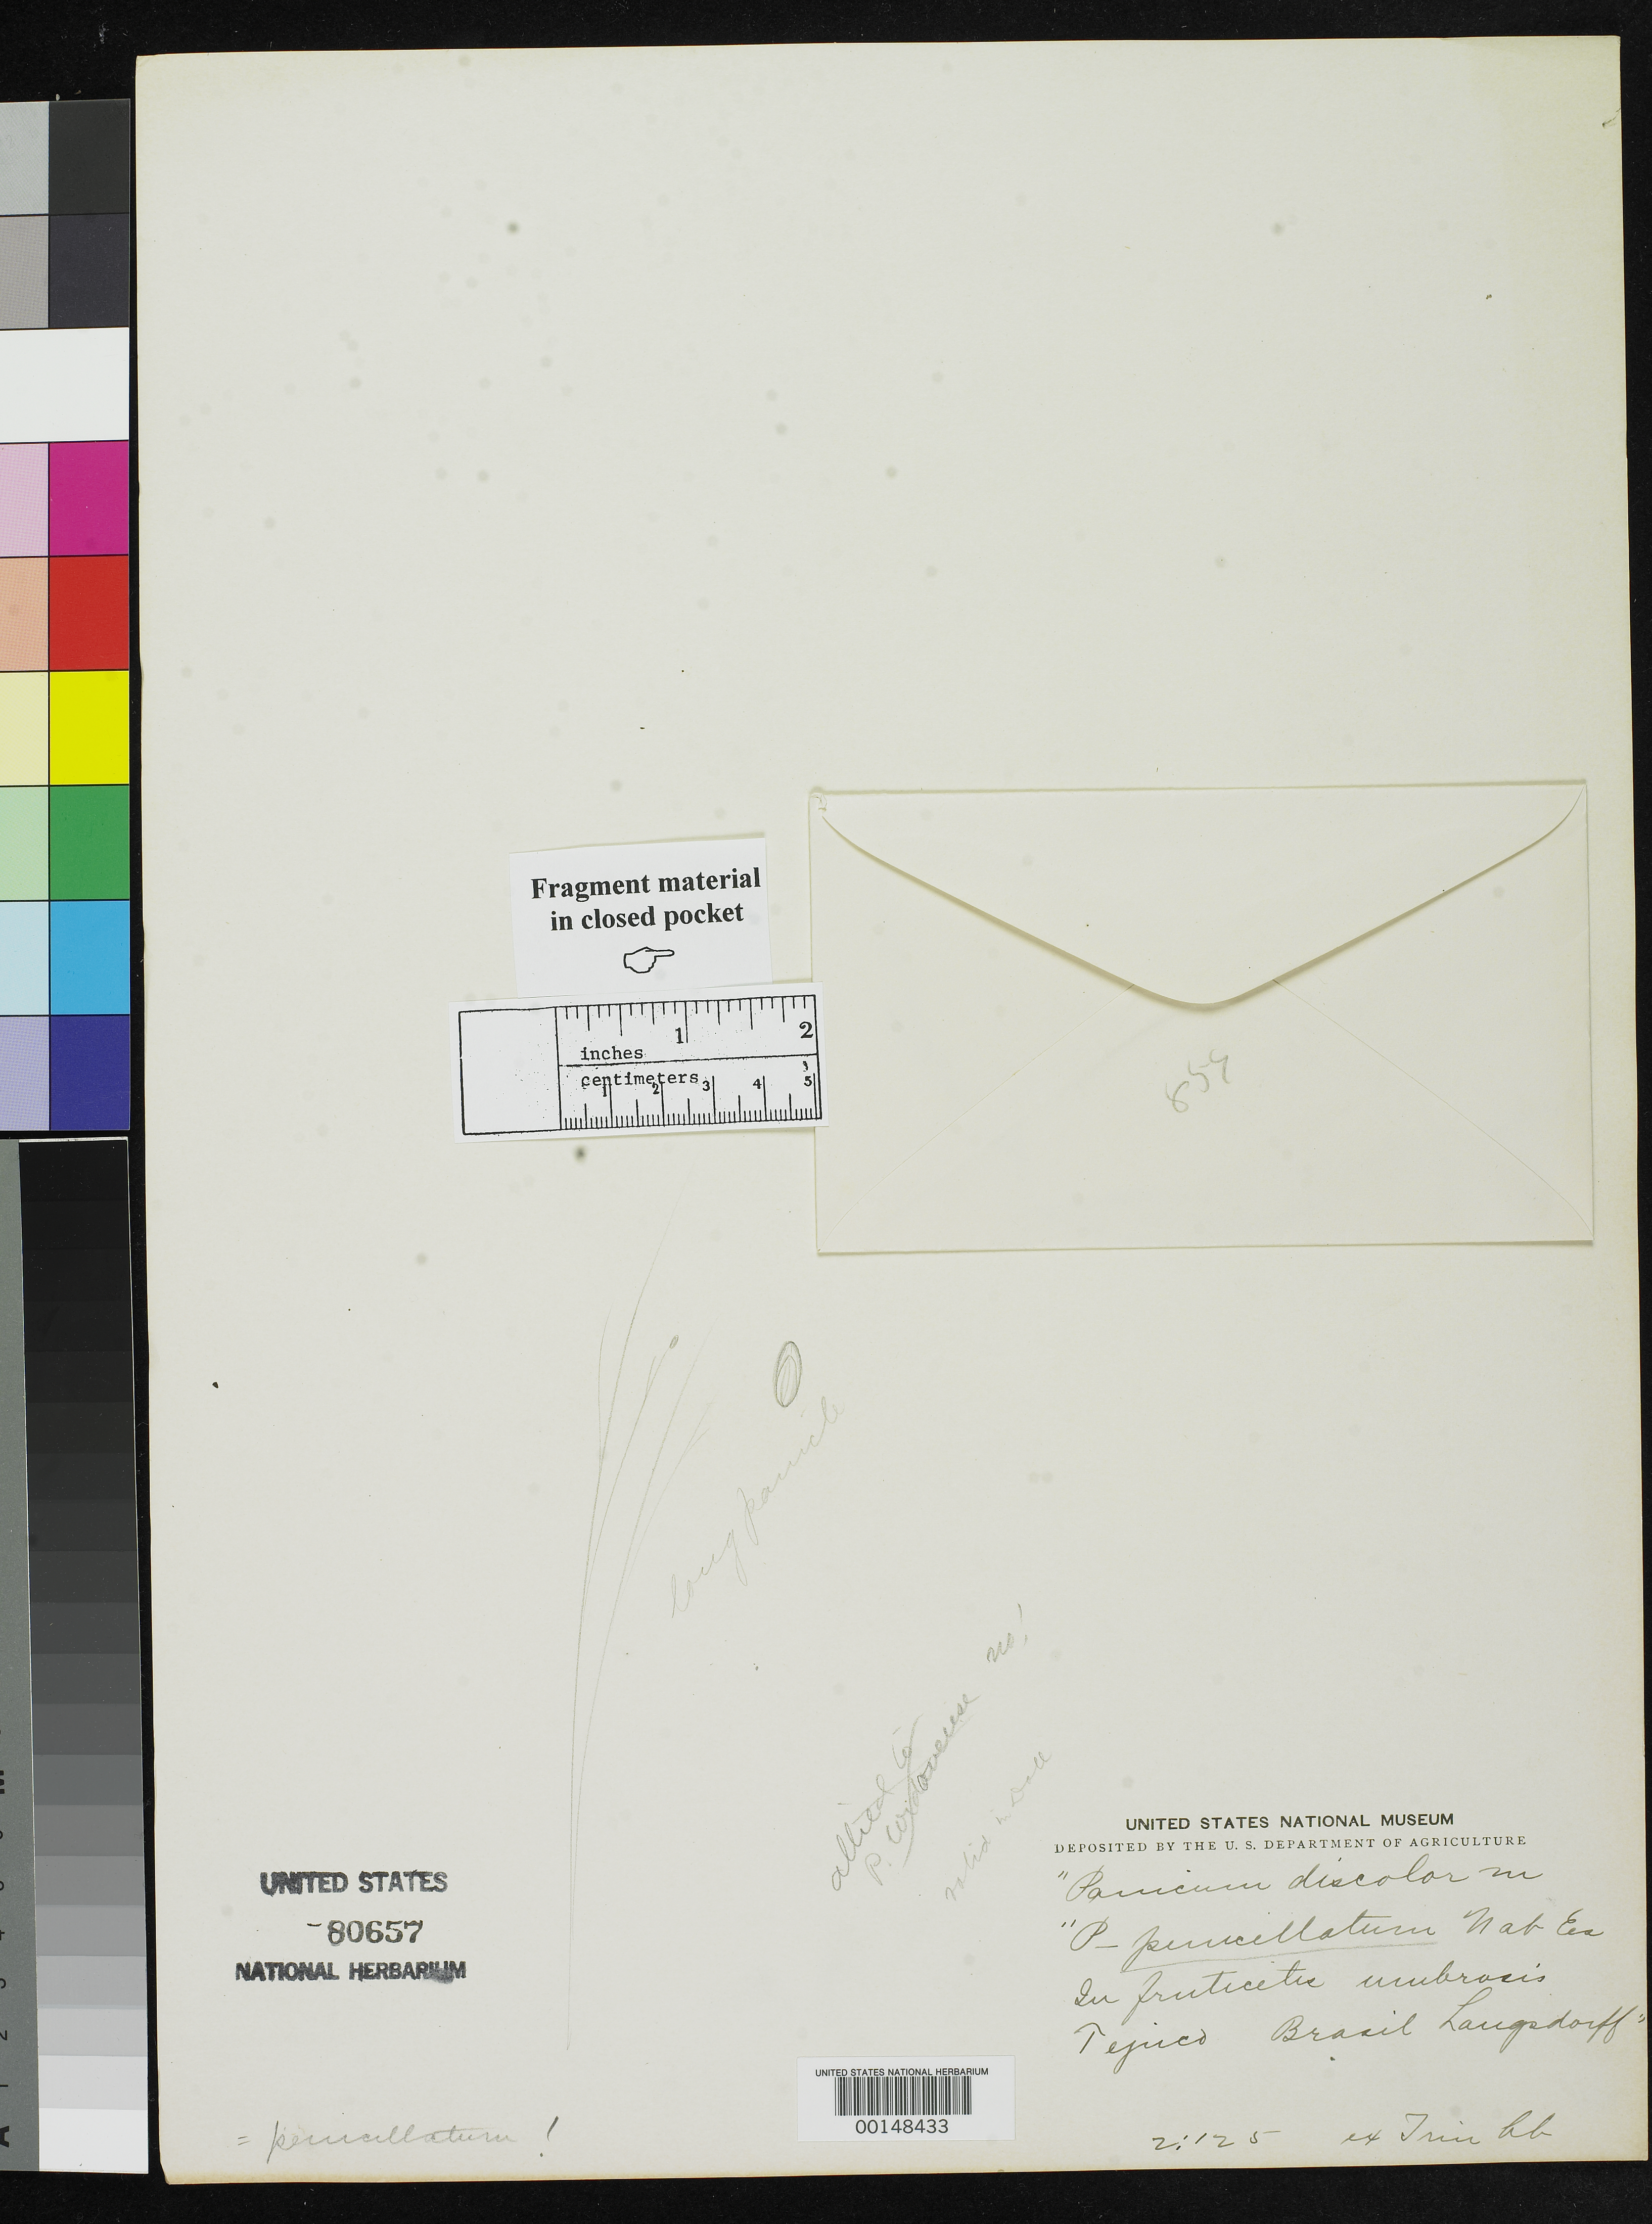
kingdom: Plantae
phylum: Tracheophyta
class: Liliopsida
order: Poales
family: Poaceae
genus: Panicum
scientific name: Panicum discolor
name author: Trin. ex Nees in Mart.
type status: Type Fragment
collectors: G. H. von Langsdorff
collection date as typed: Dec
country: Brazil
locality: Tejuco.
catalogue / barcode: US 80657